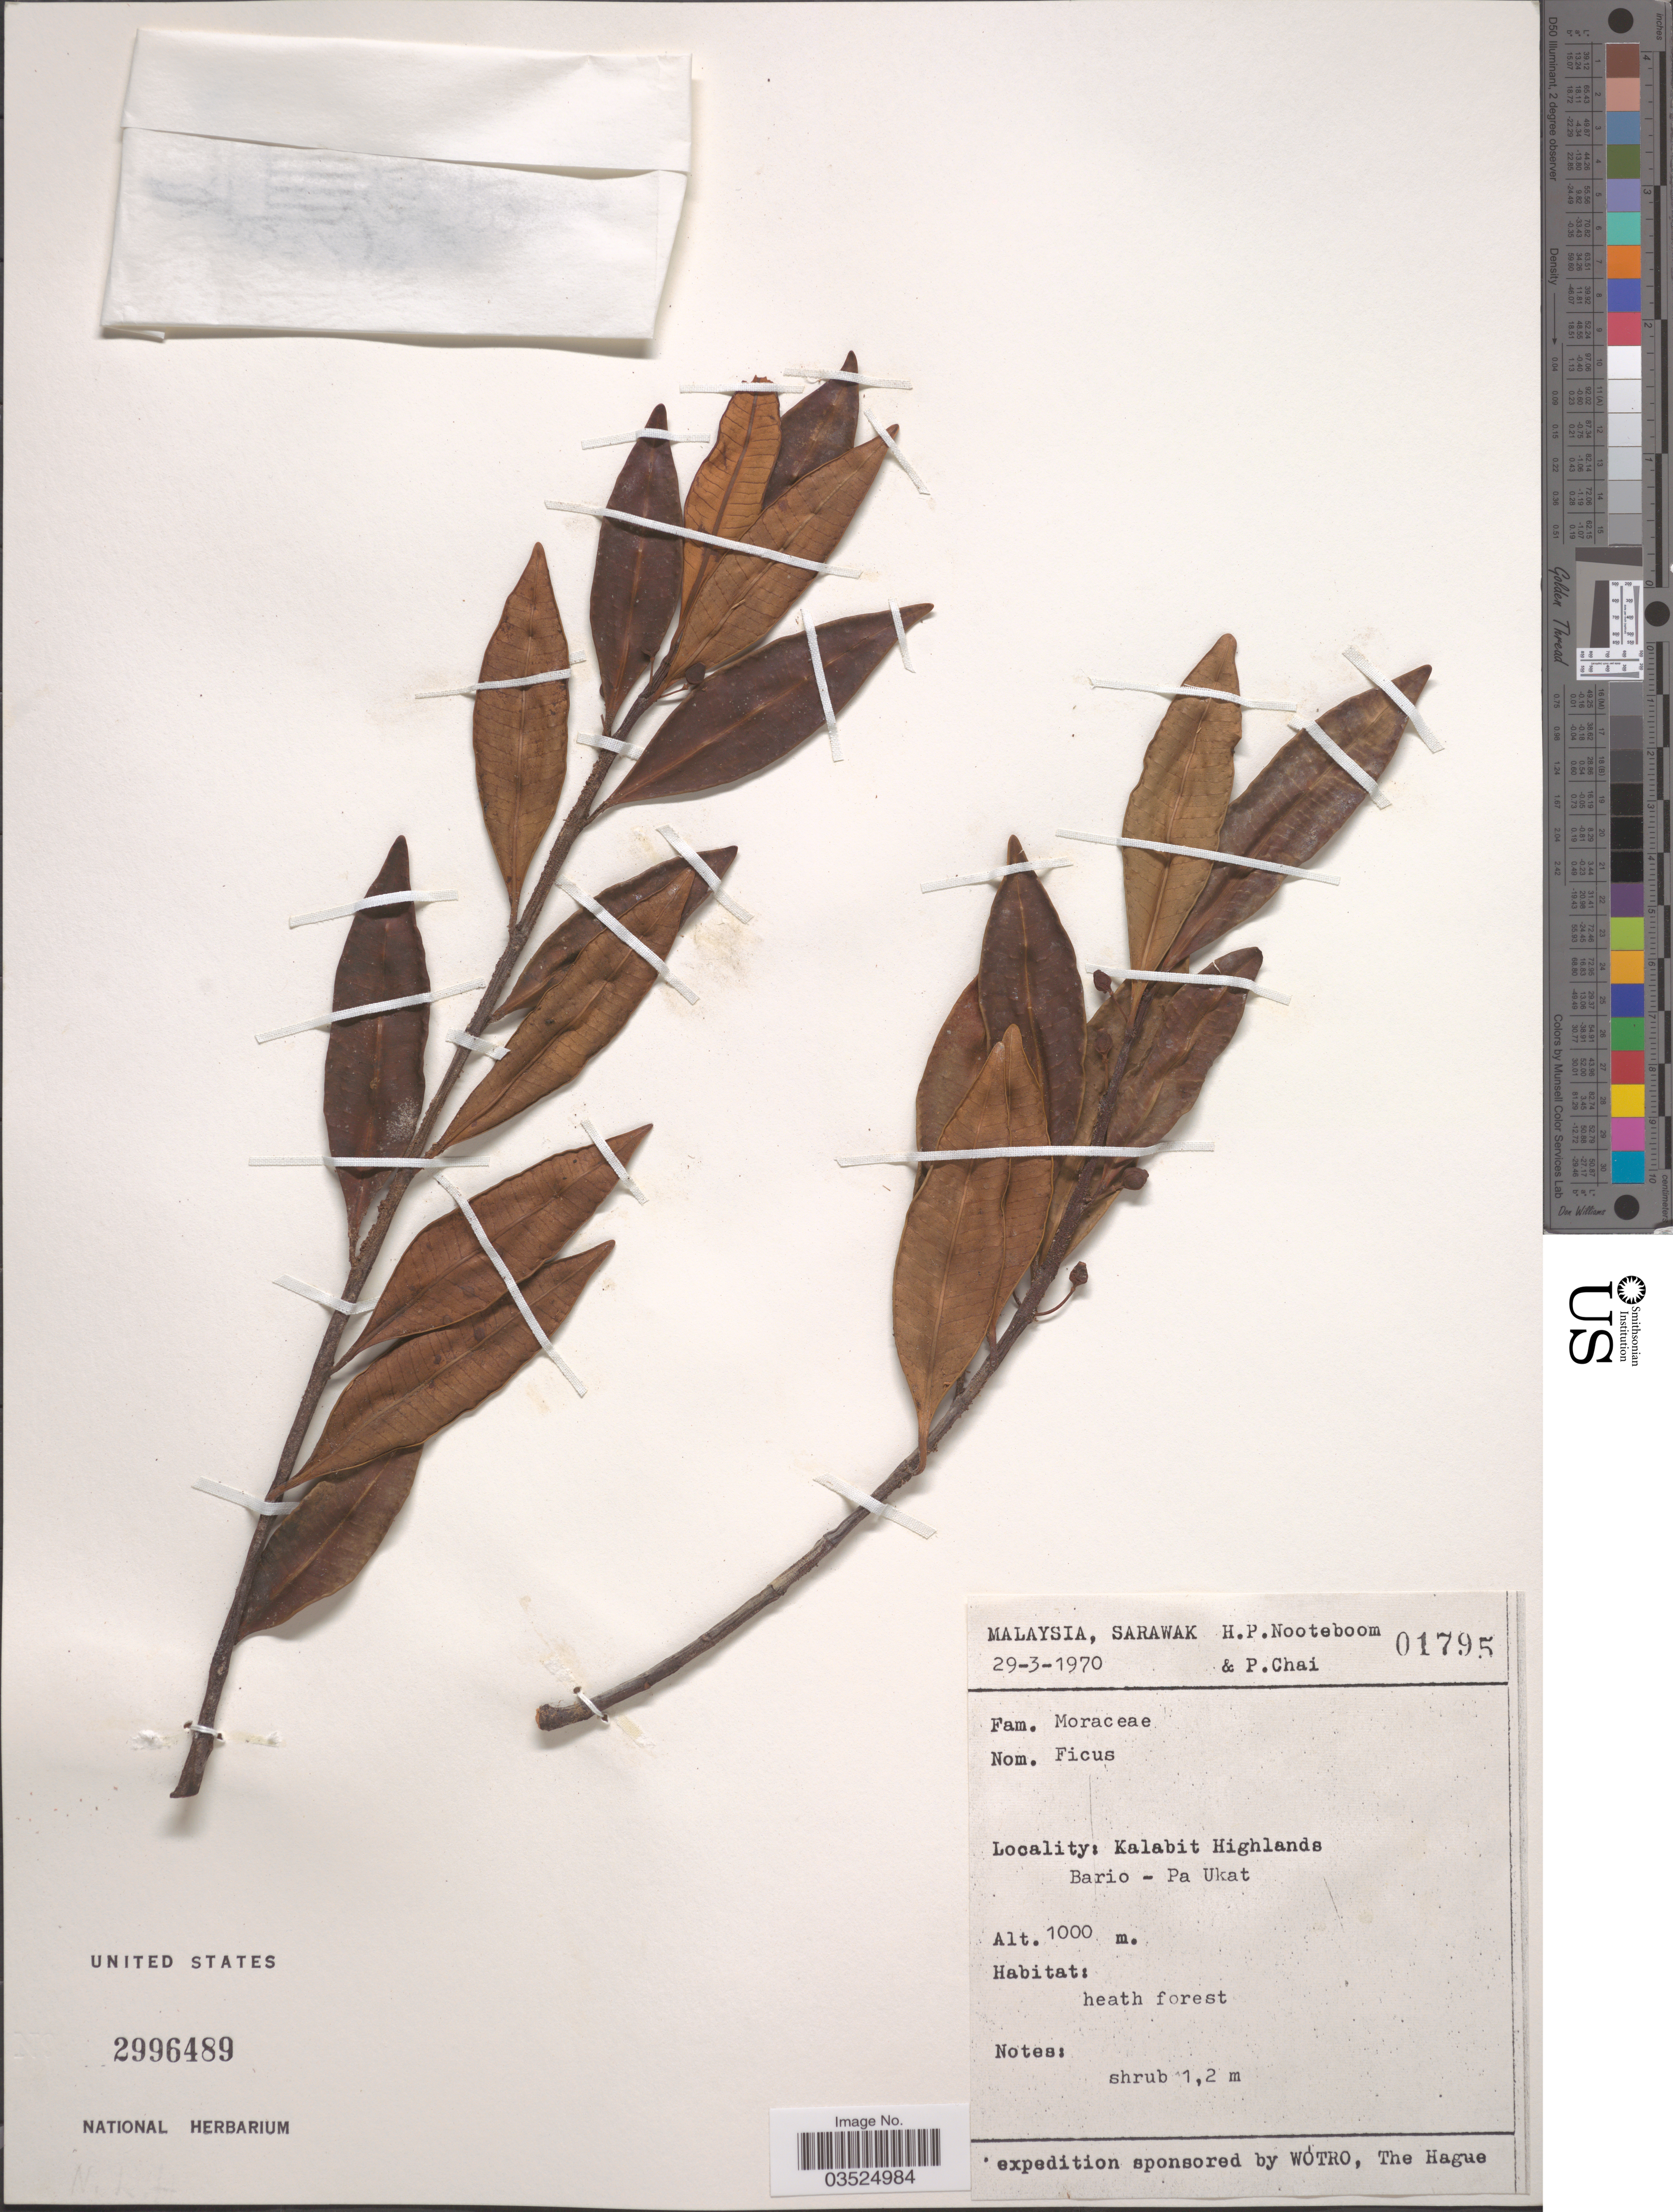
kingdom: Plantae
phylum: Tracheophyta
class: Magnoliopsida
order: Rosales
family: Moraceae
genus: Ficus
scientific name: Ficus sp.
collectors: H. P. Nooteboom & P. Chai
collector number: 01795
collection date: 1970-03-29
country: Malaysia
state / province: Sarawak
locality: Kalabit Highlands. Bario - Pa Ukat.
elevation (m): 1000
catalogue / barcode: US 2996489